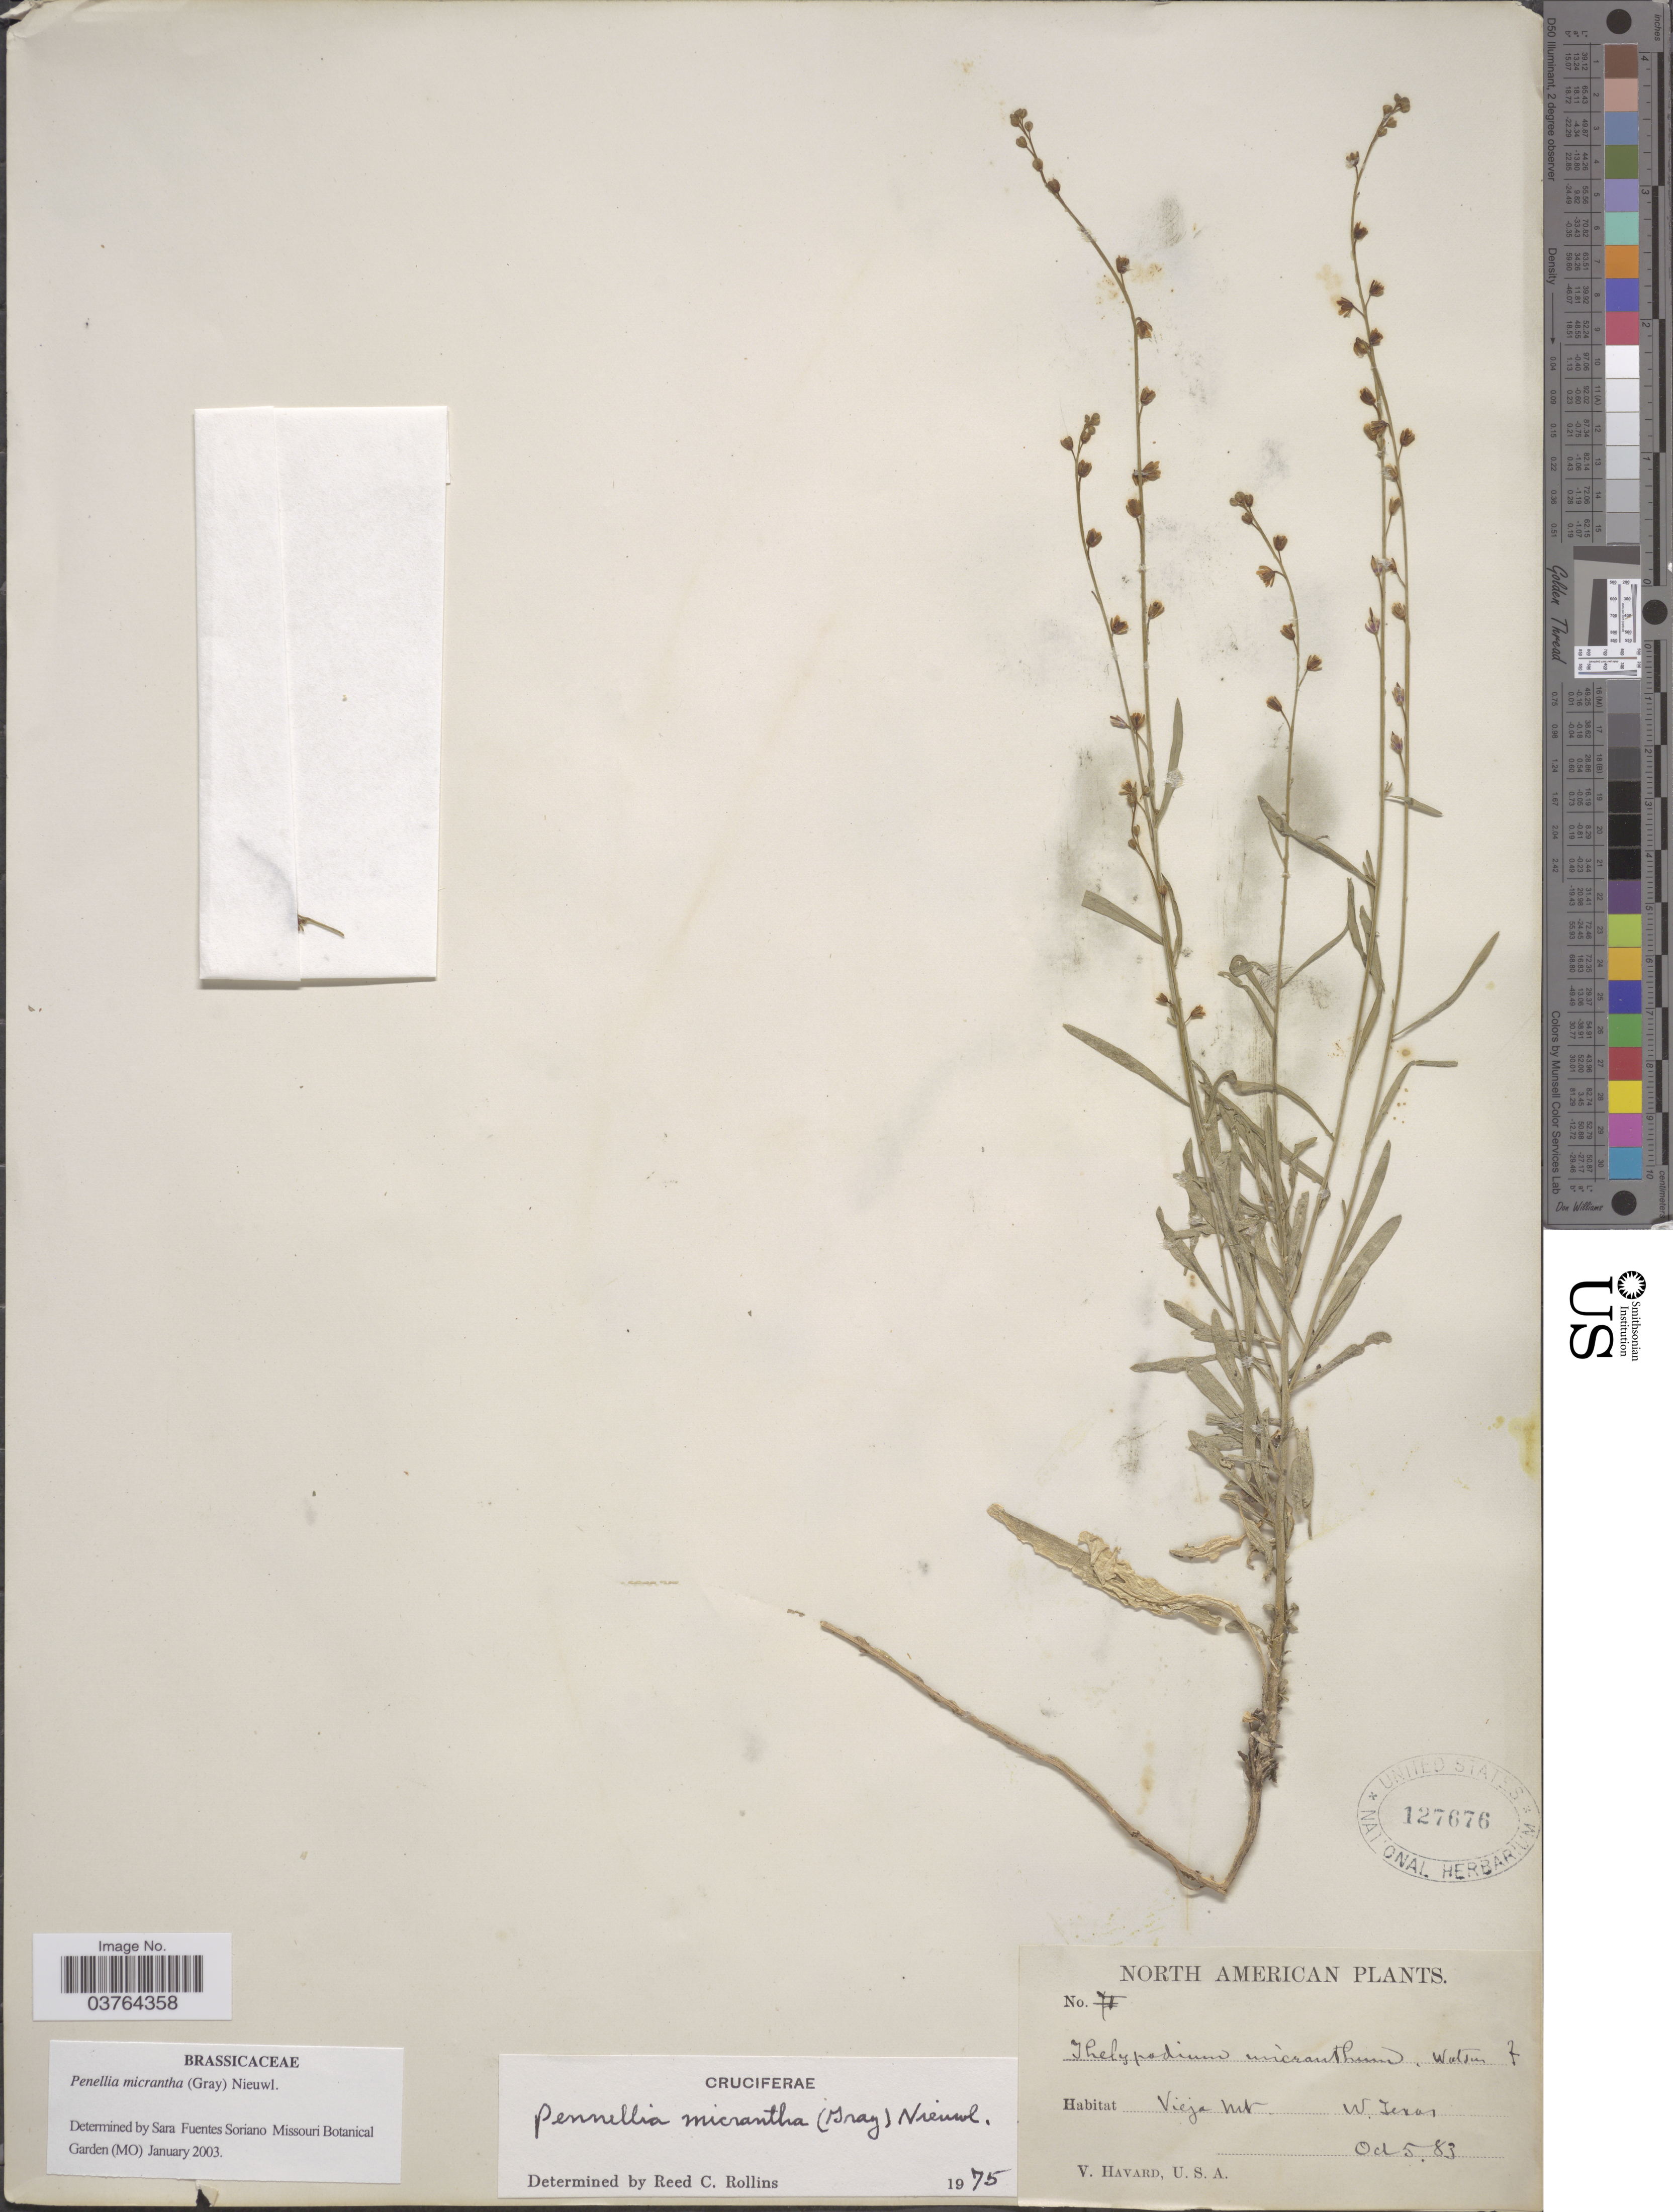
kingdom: Plantae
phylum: Tracheophyta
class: Magnoliopsida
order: Brassicales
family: Brassicaceae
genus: Pennellia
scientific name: Pennellia micrantha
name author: (A. Gray) Nieuwl.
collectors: V. Havard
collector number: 71*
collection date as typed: Transcribed d/m/y: 5/10/83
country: United States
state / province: Texas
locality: Vieja Mt. W. Texas.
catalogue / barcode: US 127676